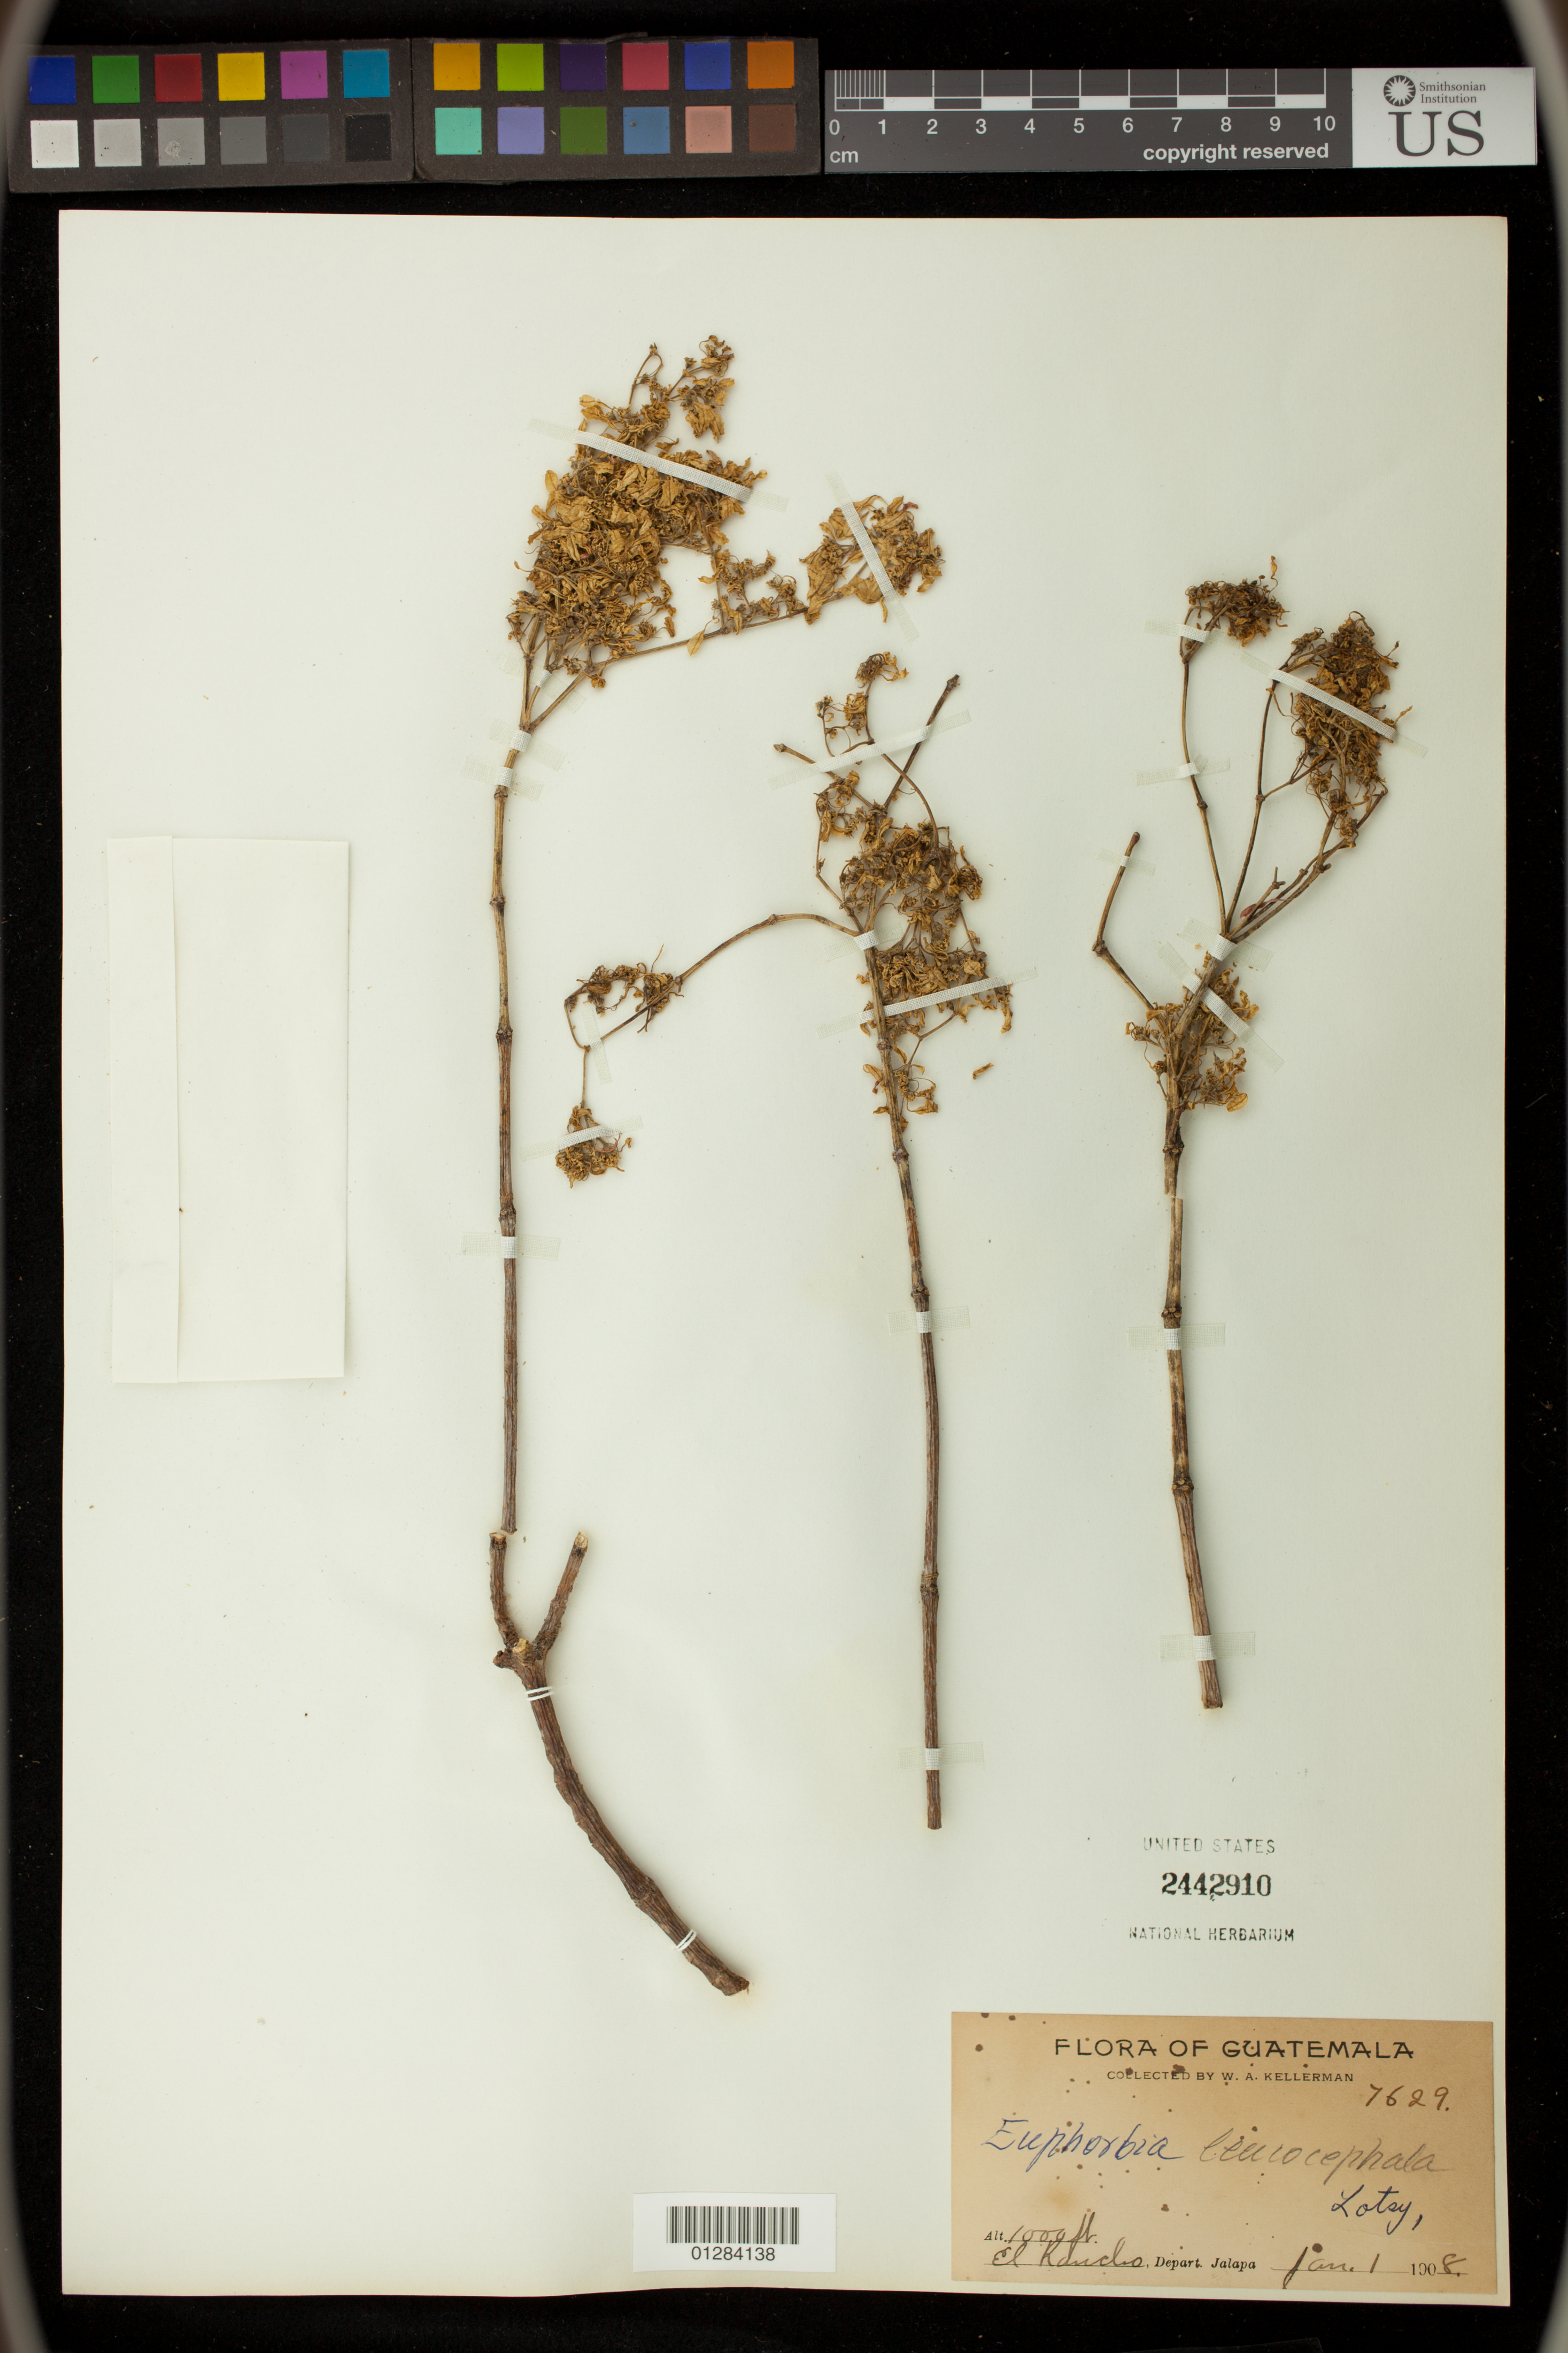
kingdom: Plantae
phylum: Tracheophyta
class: Magnoliopsida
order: Malpighiales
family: Euphorbiaceae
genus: Euphorbia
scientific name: Euphorbia leucocephala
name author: Lotsy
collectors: W. A. Kellerman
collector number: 7629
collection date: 1908-01-01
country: Guatemala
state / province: Jalapa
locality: El Rancho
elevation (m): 305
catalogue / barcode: US 2442910